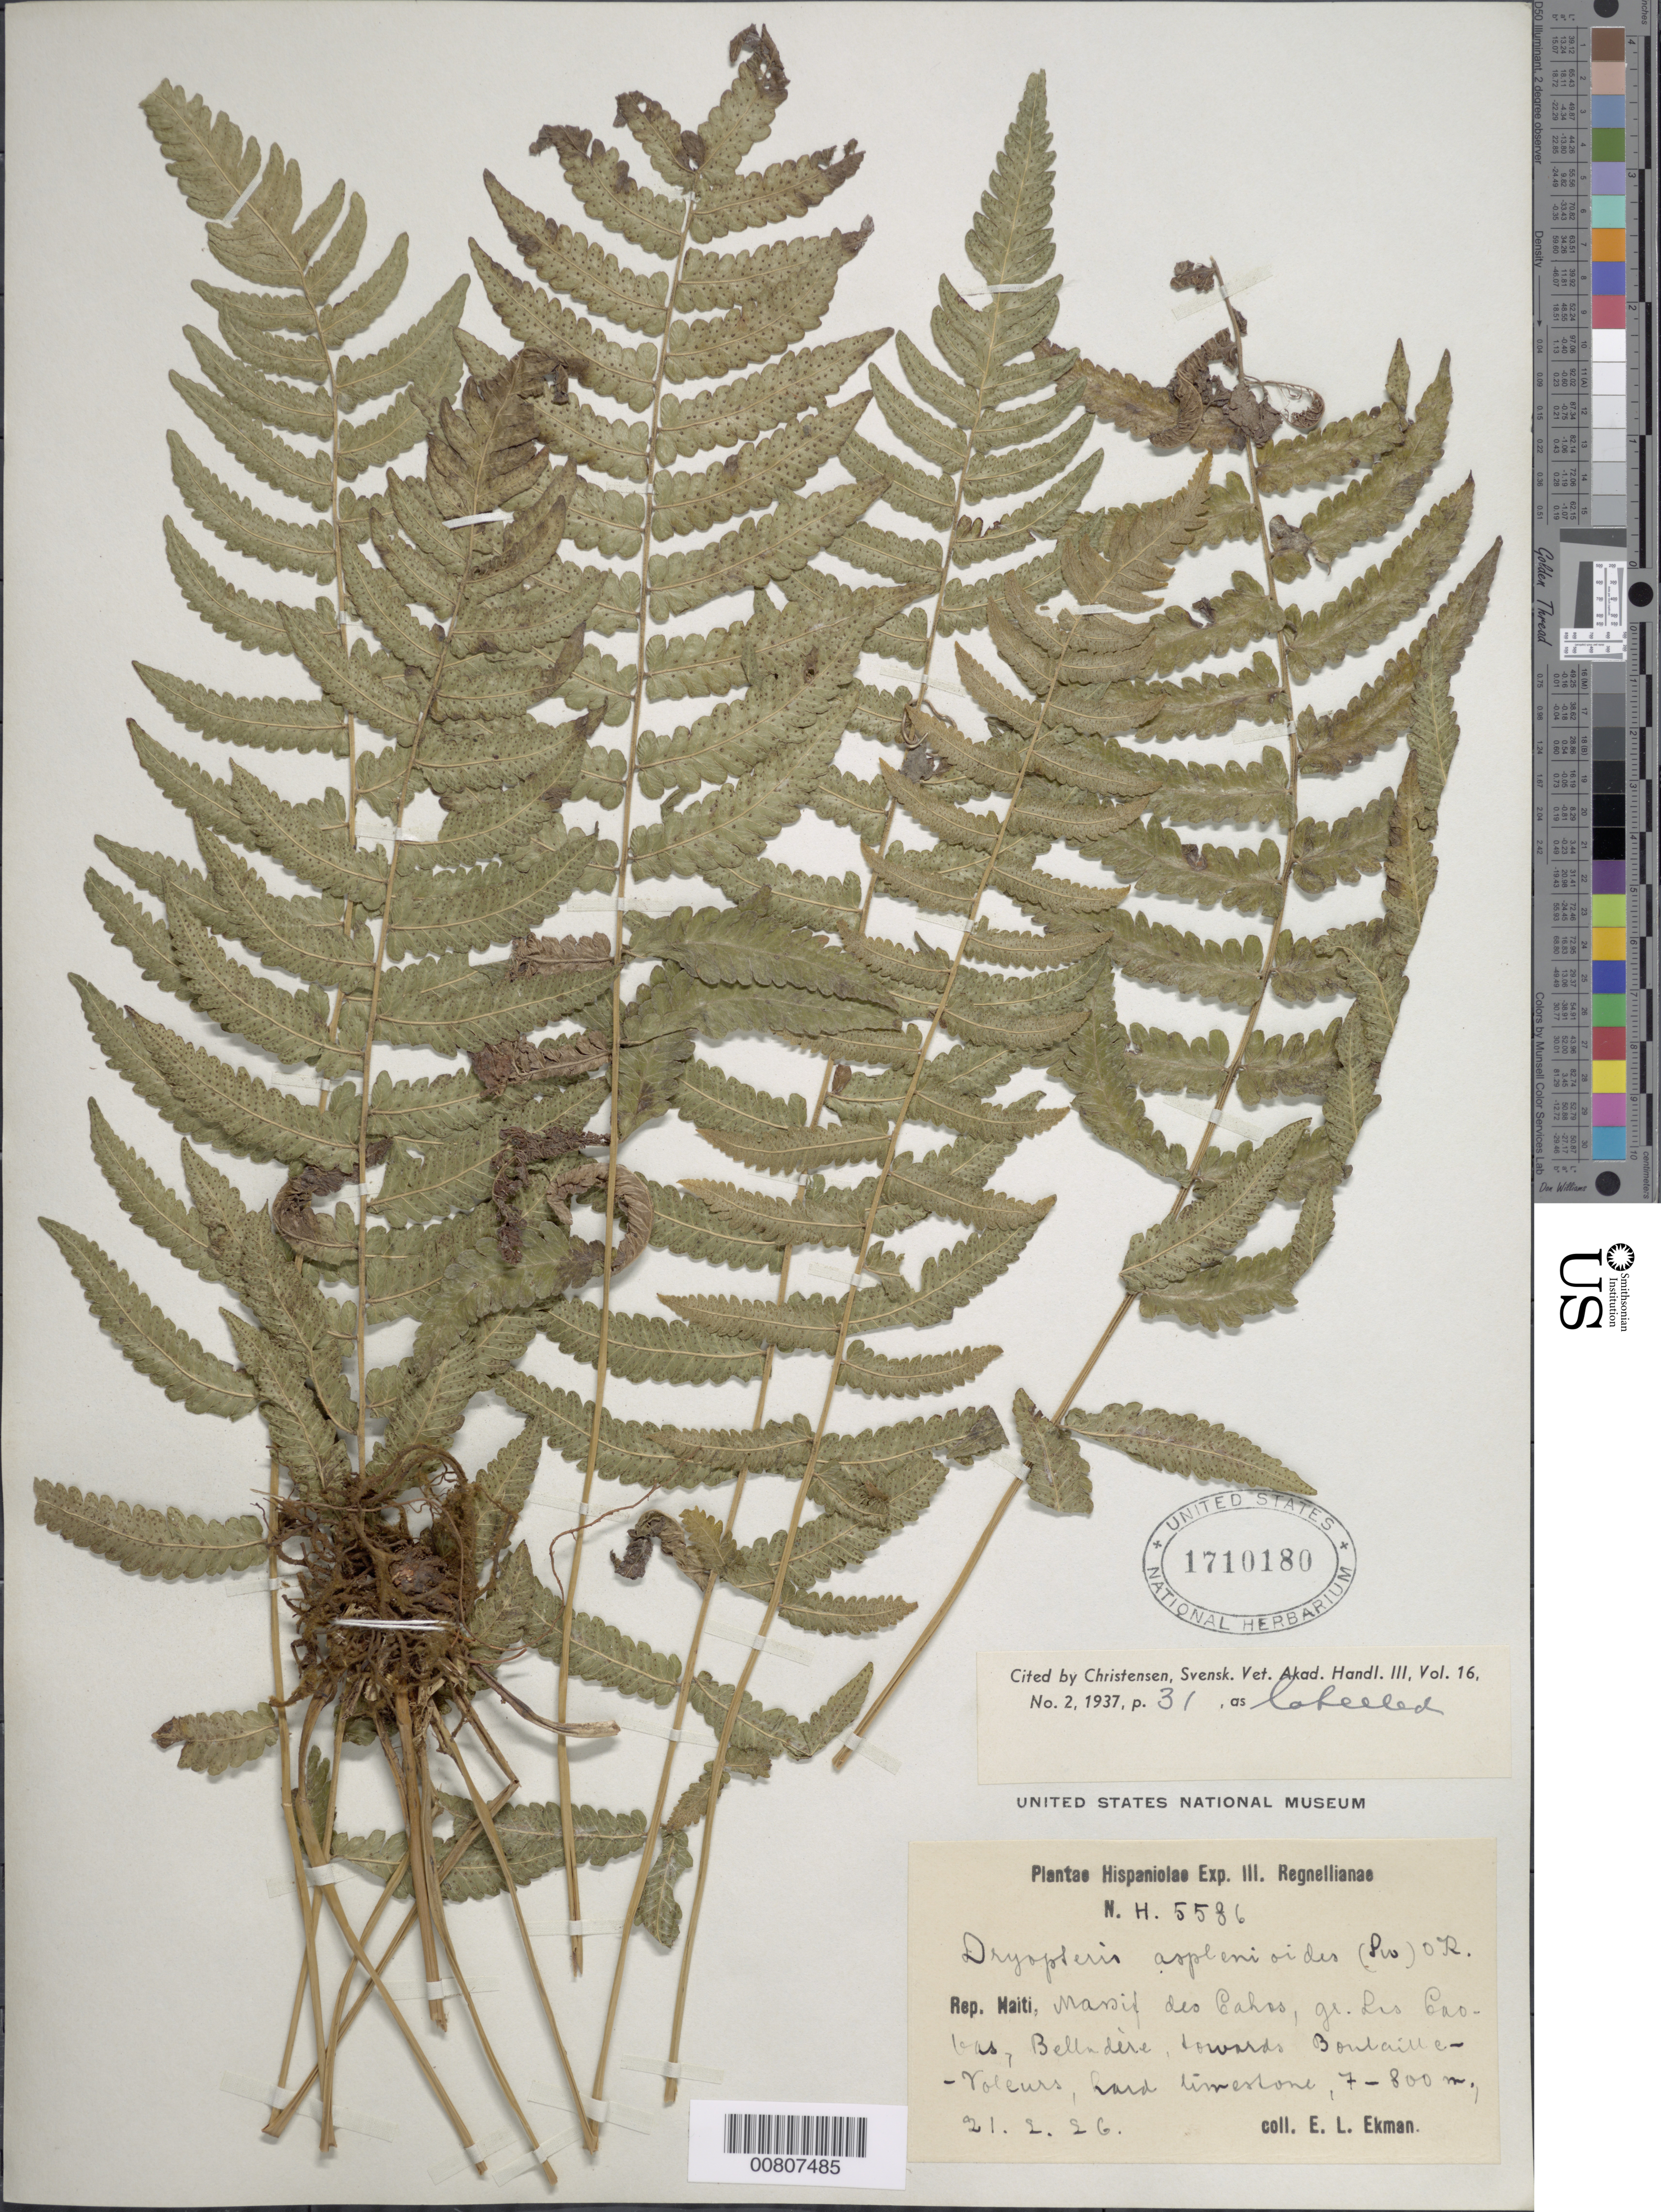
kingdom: Plantae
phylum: Tracheophyta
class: Polypodiopsida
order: Polypodiales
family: Thelypteridaceae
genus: Goniopteris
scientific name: Goniopteris retroflexa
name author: (L.) Pic. Serm.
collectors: E. L. Ekman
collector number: H 5586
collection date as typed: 21 Feb 1926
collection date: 1926-02-21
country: Haiti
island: Hispaniola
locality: Massif des Cahos, gr. Las Caobas, Belledère, towards Boutaille-Voleurs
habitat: Hard limestone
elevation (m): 700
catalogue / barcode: US 1710180